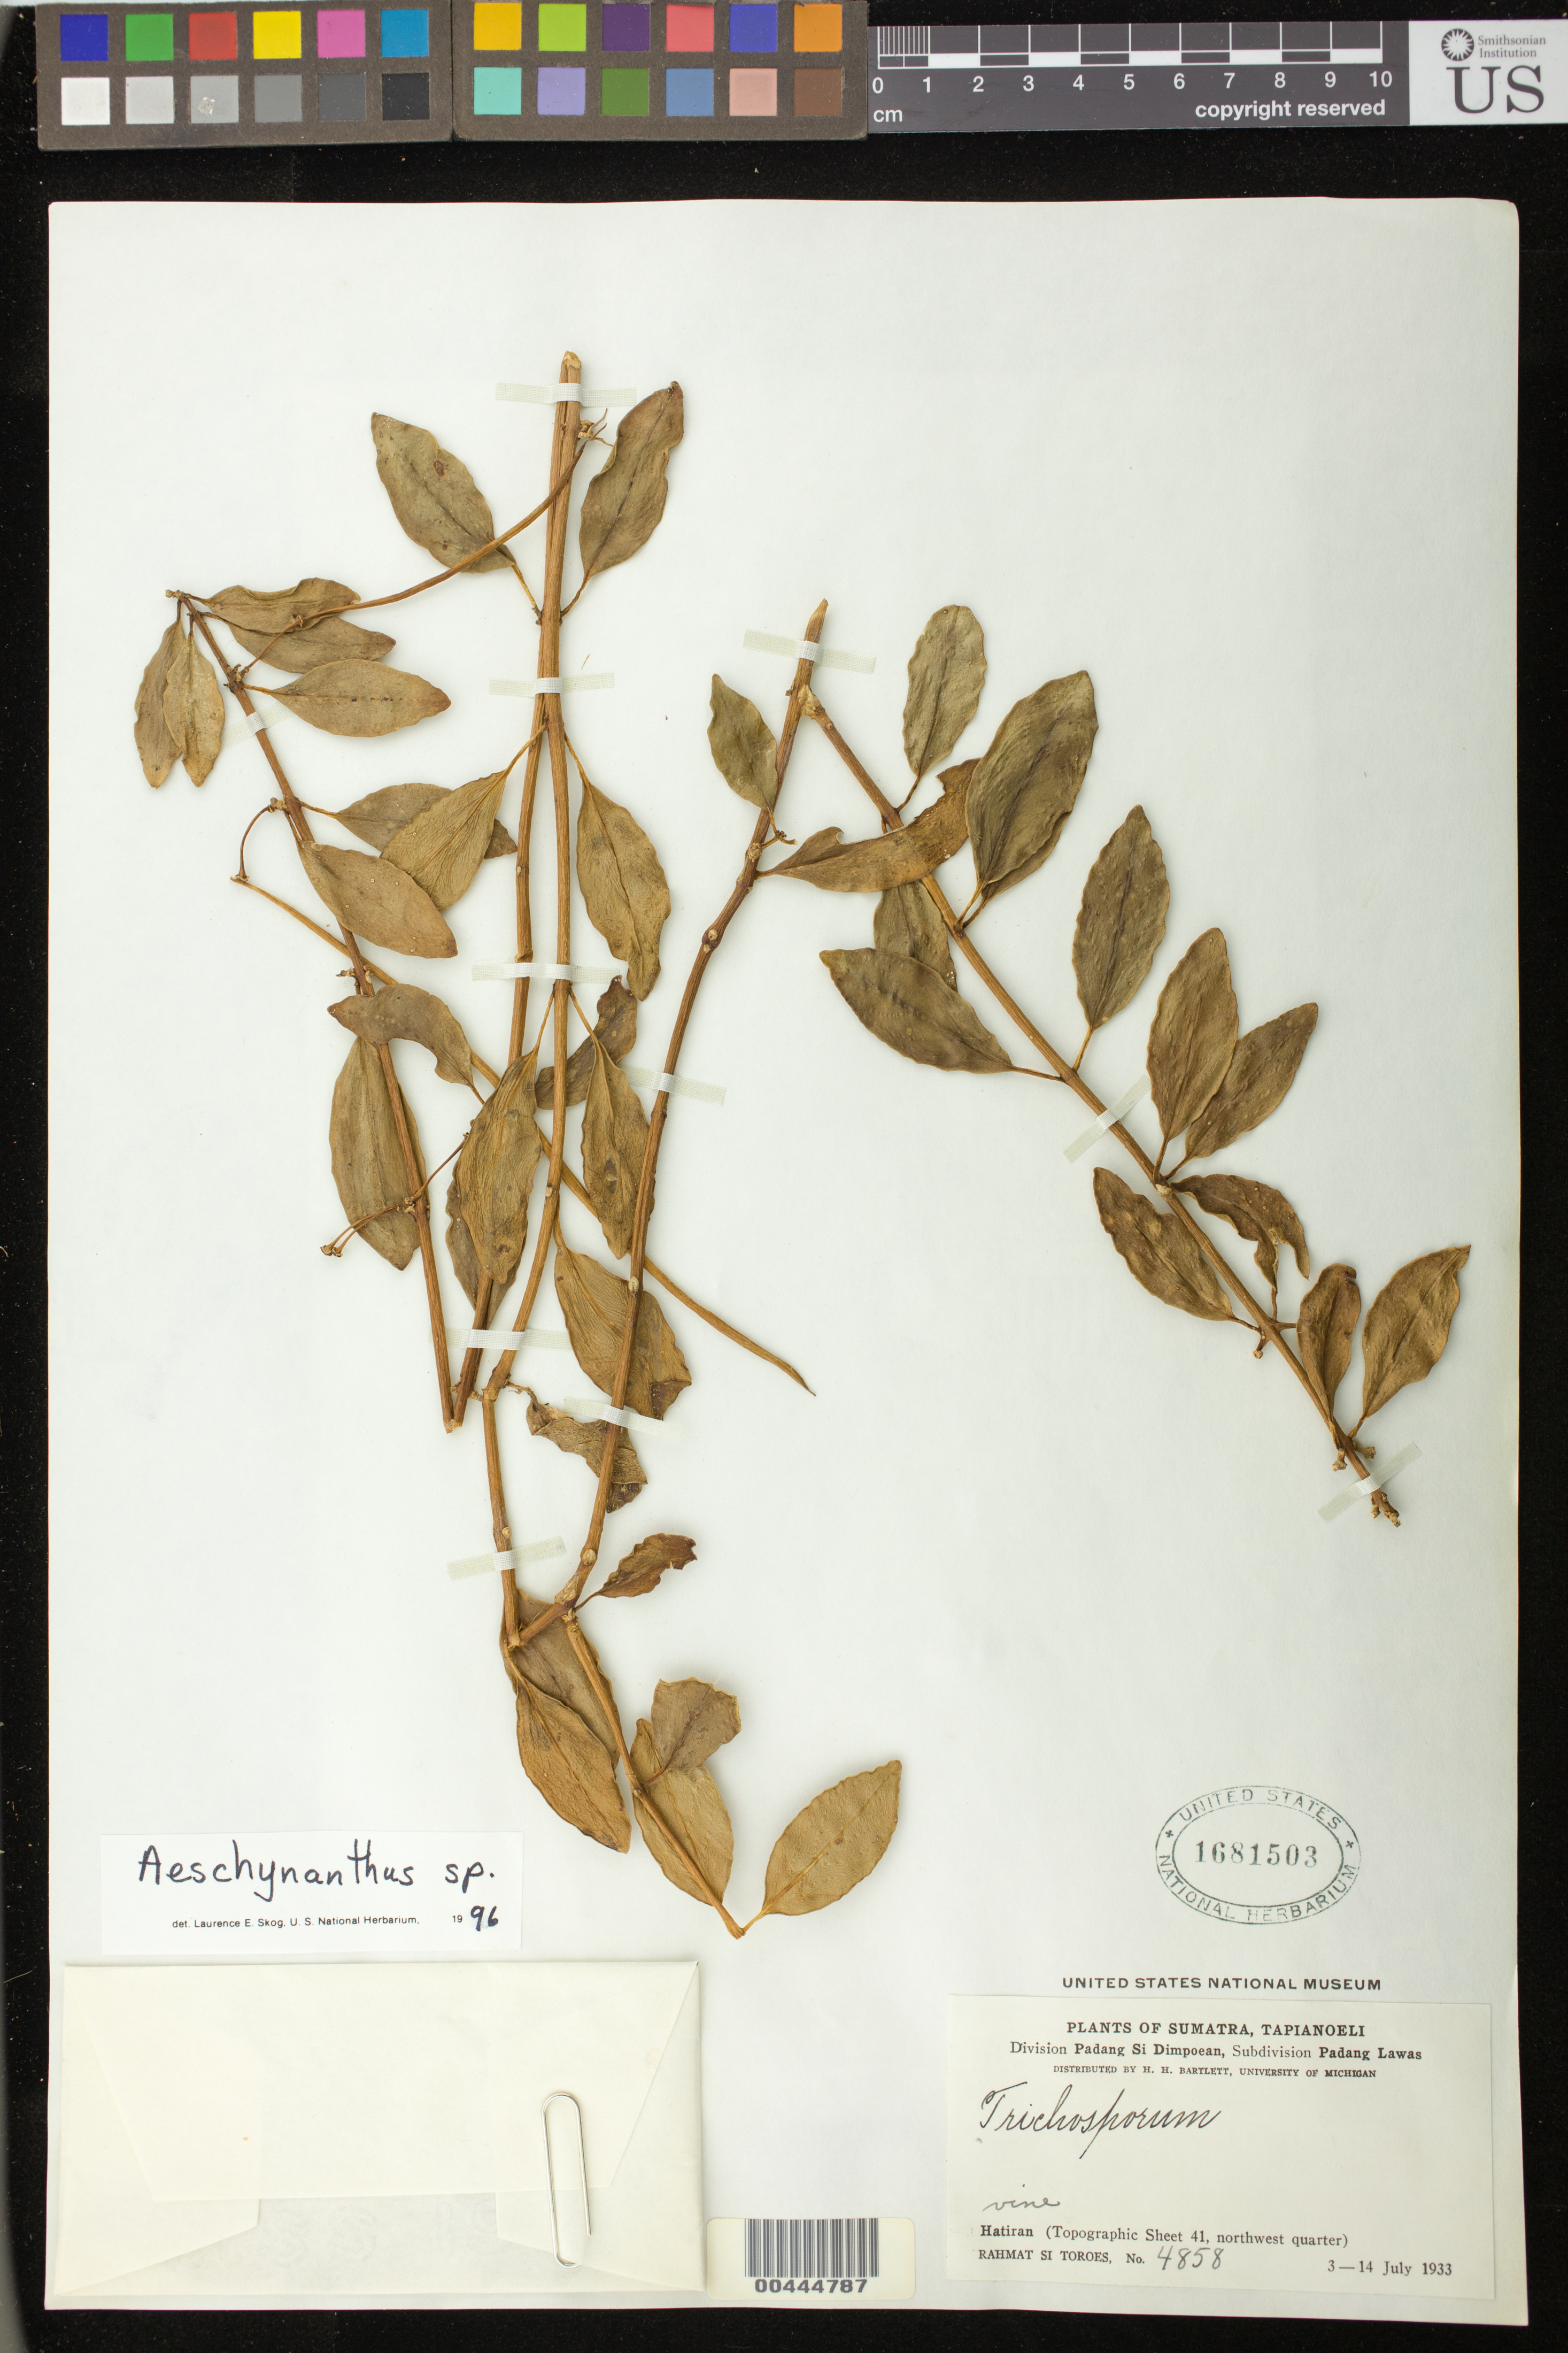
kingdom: Plantae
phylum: Tracheophyta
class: Magnoliopsida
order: Lamiales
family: Gesneriaceae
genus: Aeschynanthus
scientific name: Aeschynanthus sp.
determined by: Skog, Laurence E.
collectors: Rahmat Si Boeea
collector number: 4858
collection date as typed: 03-14 Jul 1933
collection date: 1933-07-03/1933-07-14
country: Indonesia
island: Sumatra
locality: Padang si dimpoean, padang lawas, hatiran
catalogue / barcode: US 1681503